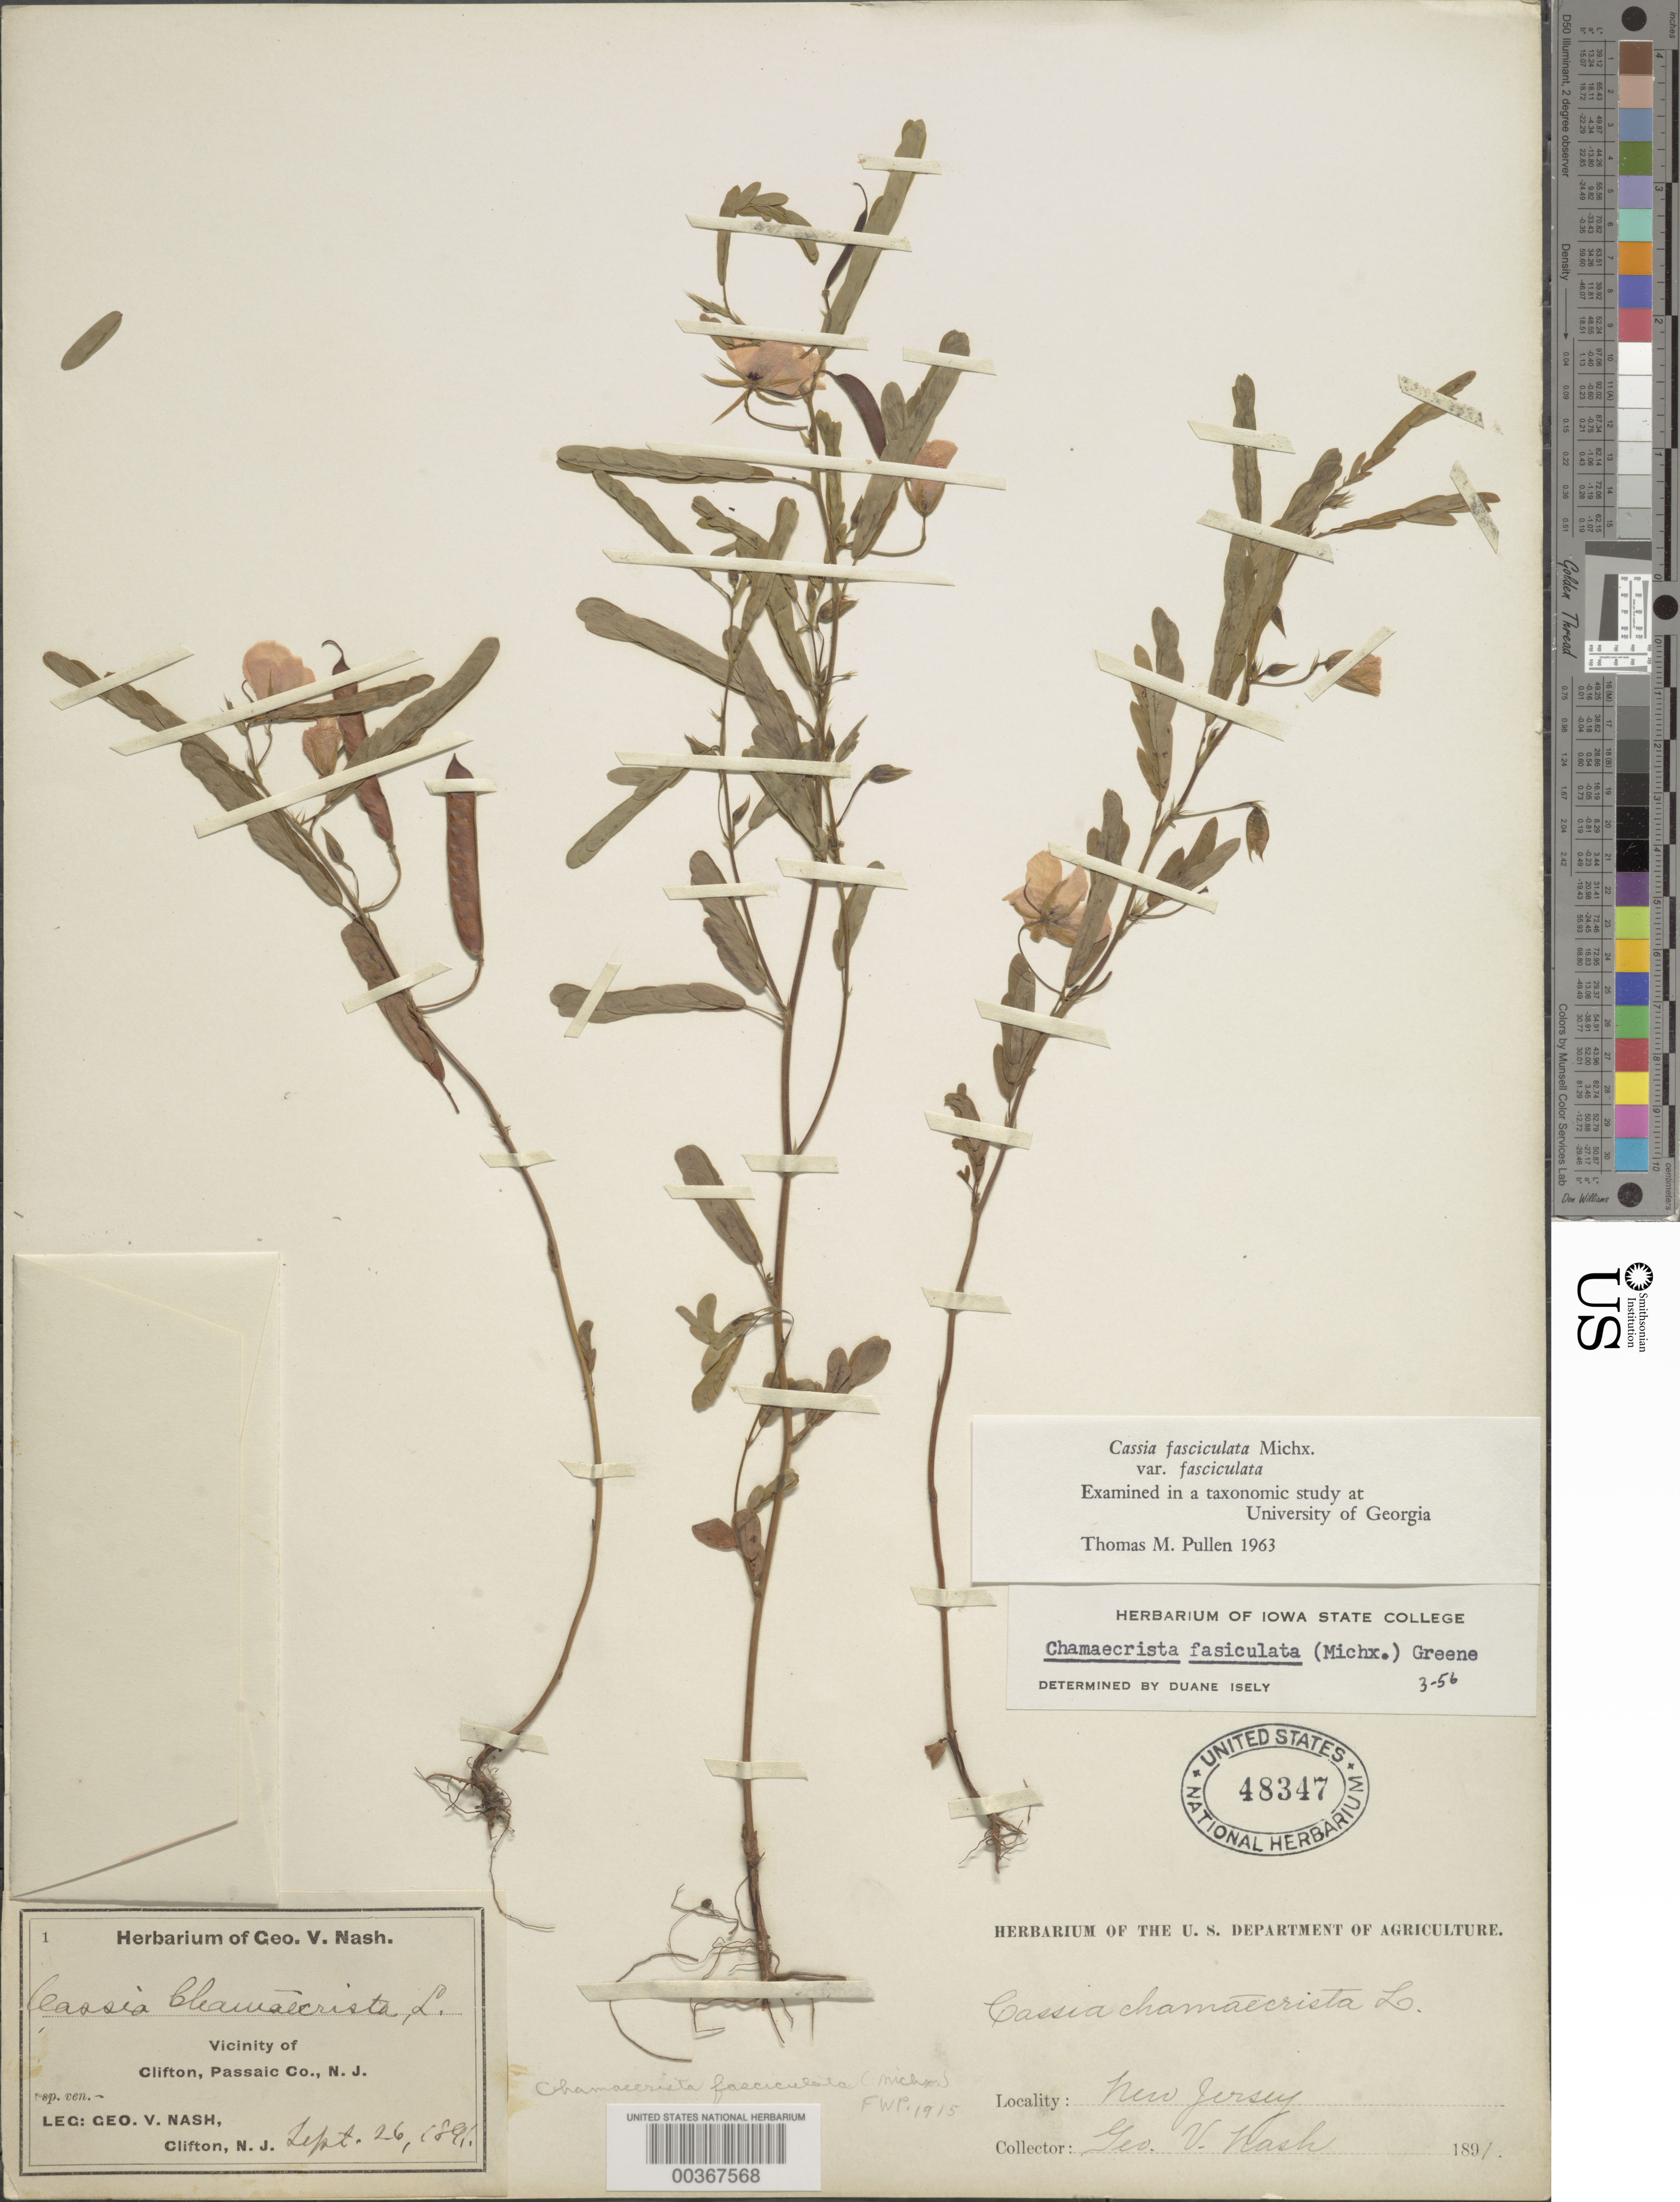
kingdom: Plantae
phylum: Tracheophyta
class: Magnoliopsida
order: Fabales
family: Fabaceae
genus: Chamaecrista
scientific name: Chamaecrista fasciculata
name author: (Michx.) Greene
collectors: G. V. Nash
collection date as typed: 26 Sep 1891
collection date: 1891-09-26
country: United States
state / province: New Jersey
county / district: Passaic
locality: Clifton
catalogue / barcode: US 48347